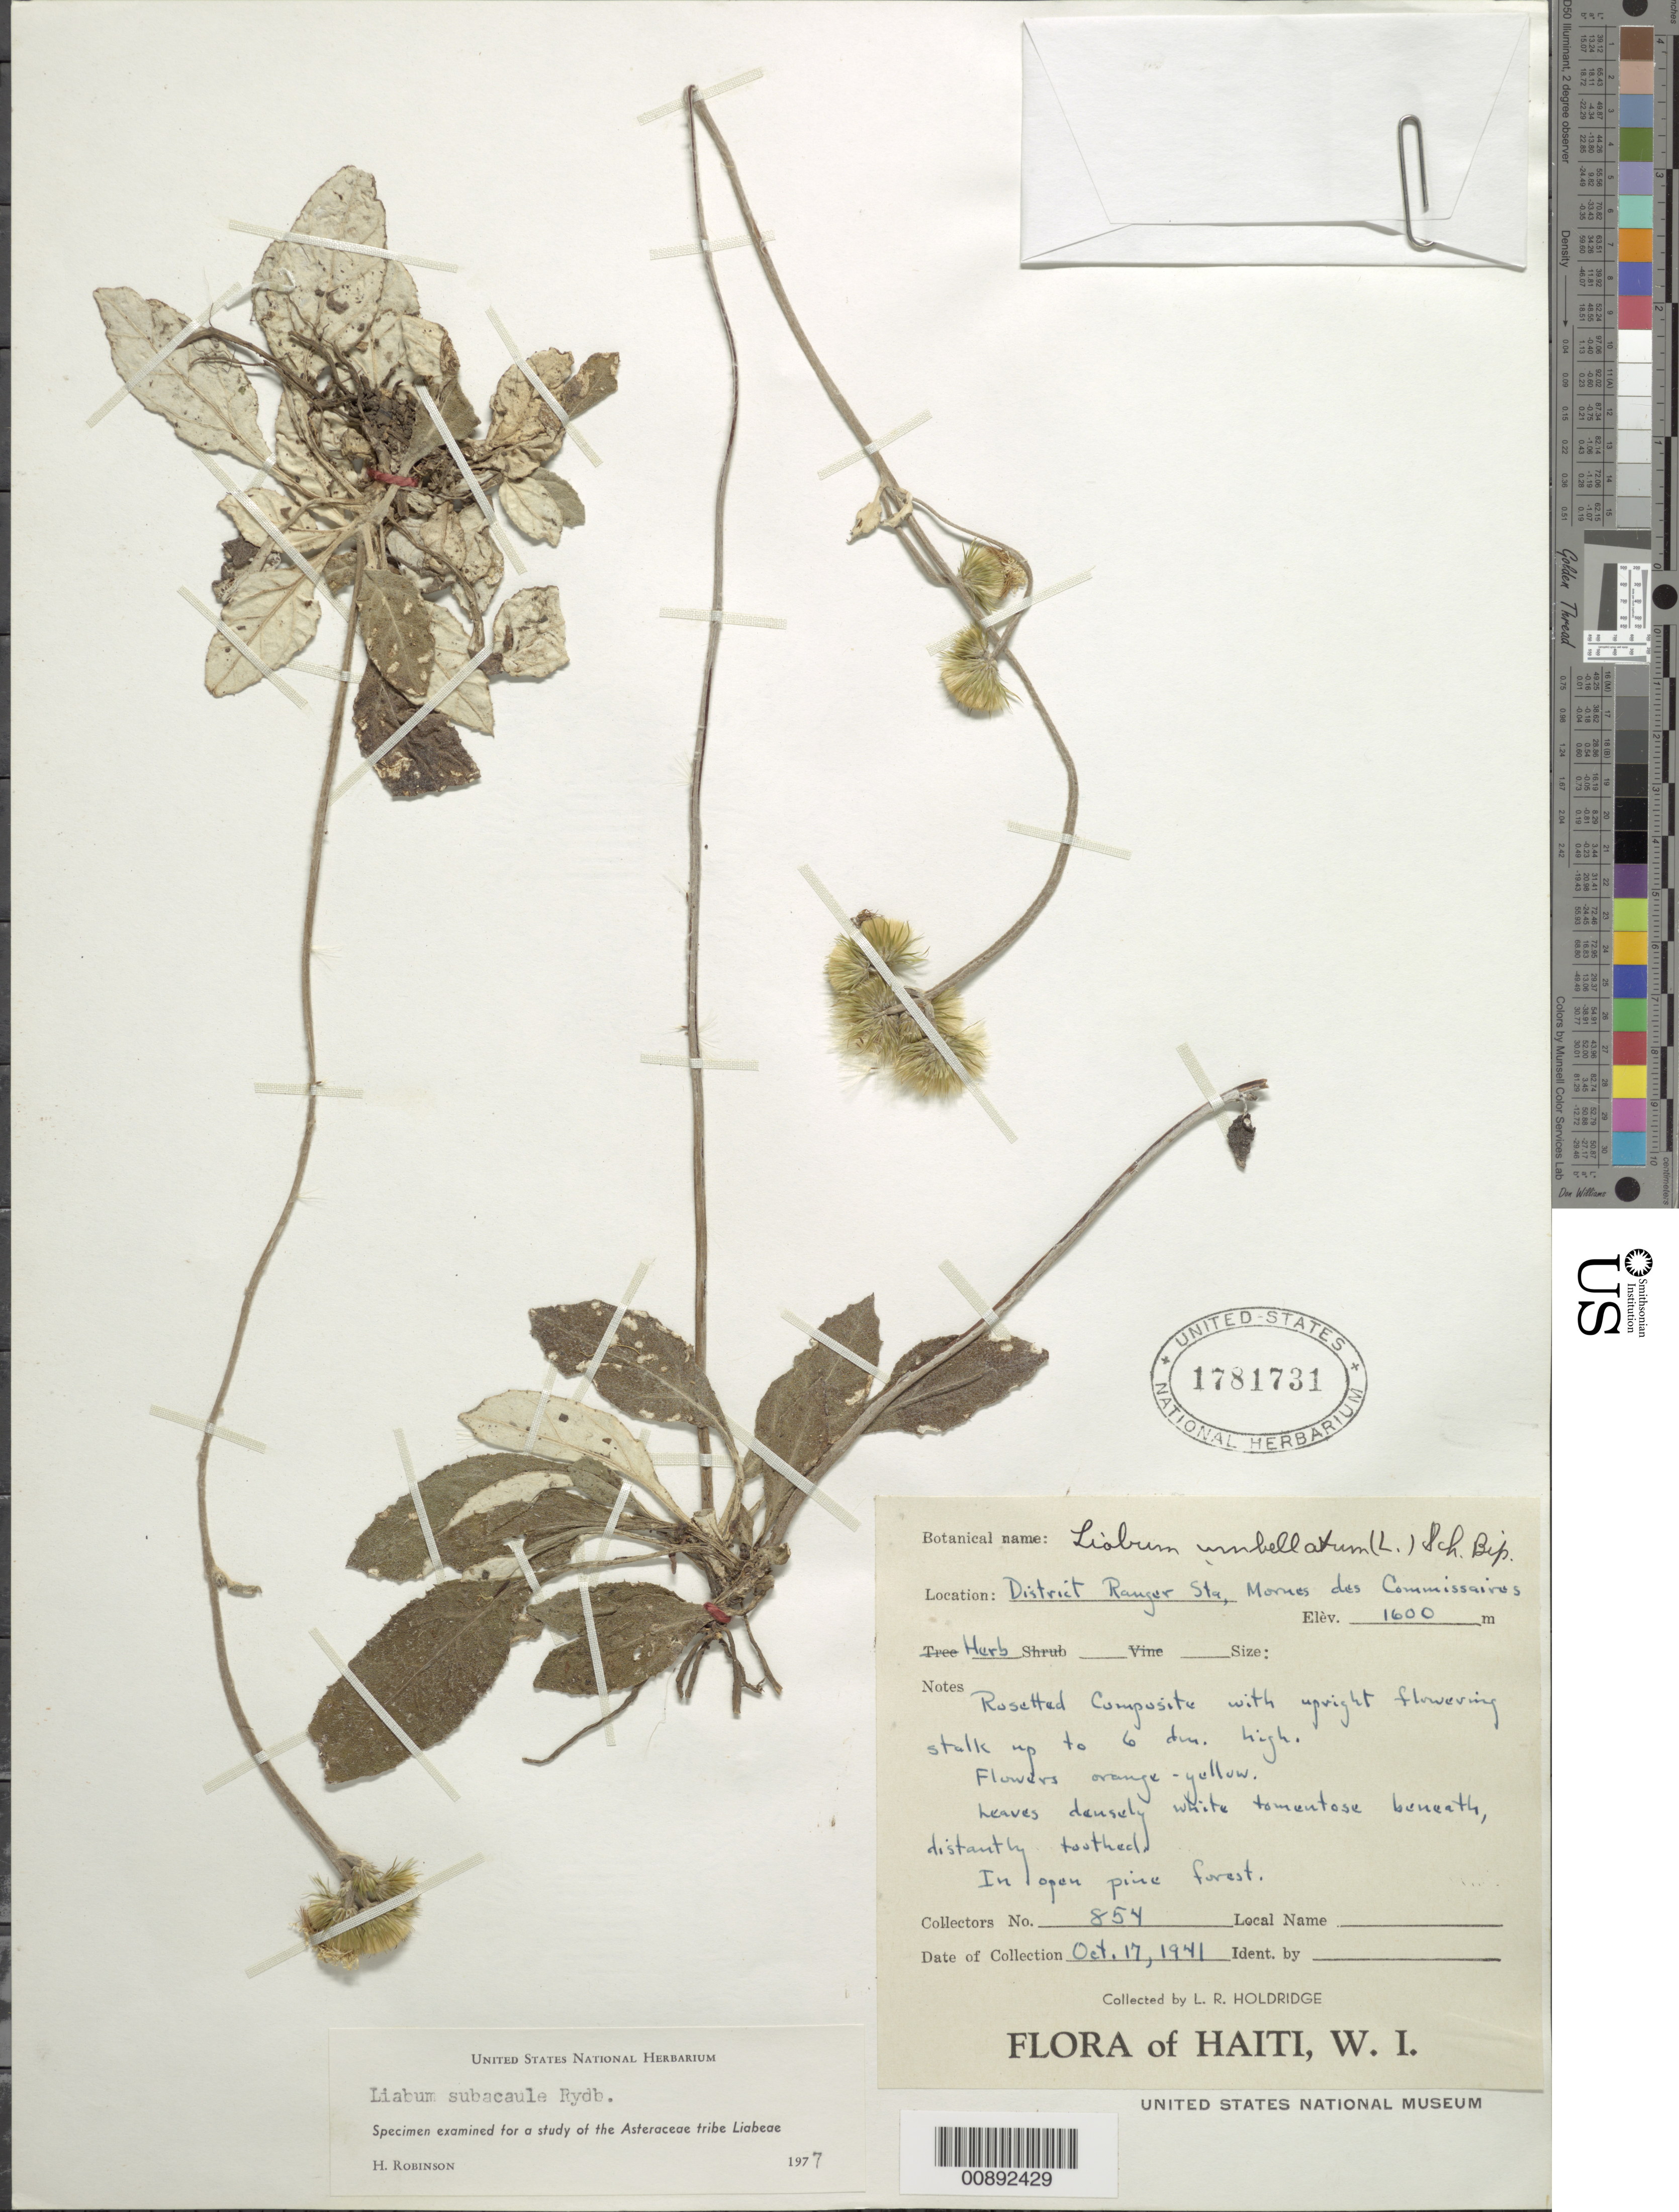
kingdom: Plantae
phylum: Tracheophyta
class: Magnoliopsida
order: Asterales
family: Asteraceae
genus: Liabum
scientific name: Liabum subacaule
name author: Rydb.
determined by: Robinson, Harold E., (US)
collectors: L. Holdridge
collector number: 854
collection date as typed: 17 October 1941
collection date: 1941-10-17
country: Haiti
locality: District Ranger station, Mornes des commissaires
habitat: Open pine forest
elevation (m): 1600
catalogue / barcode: US 1781731